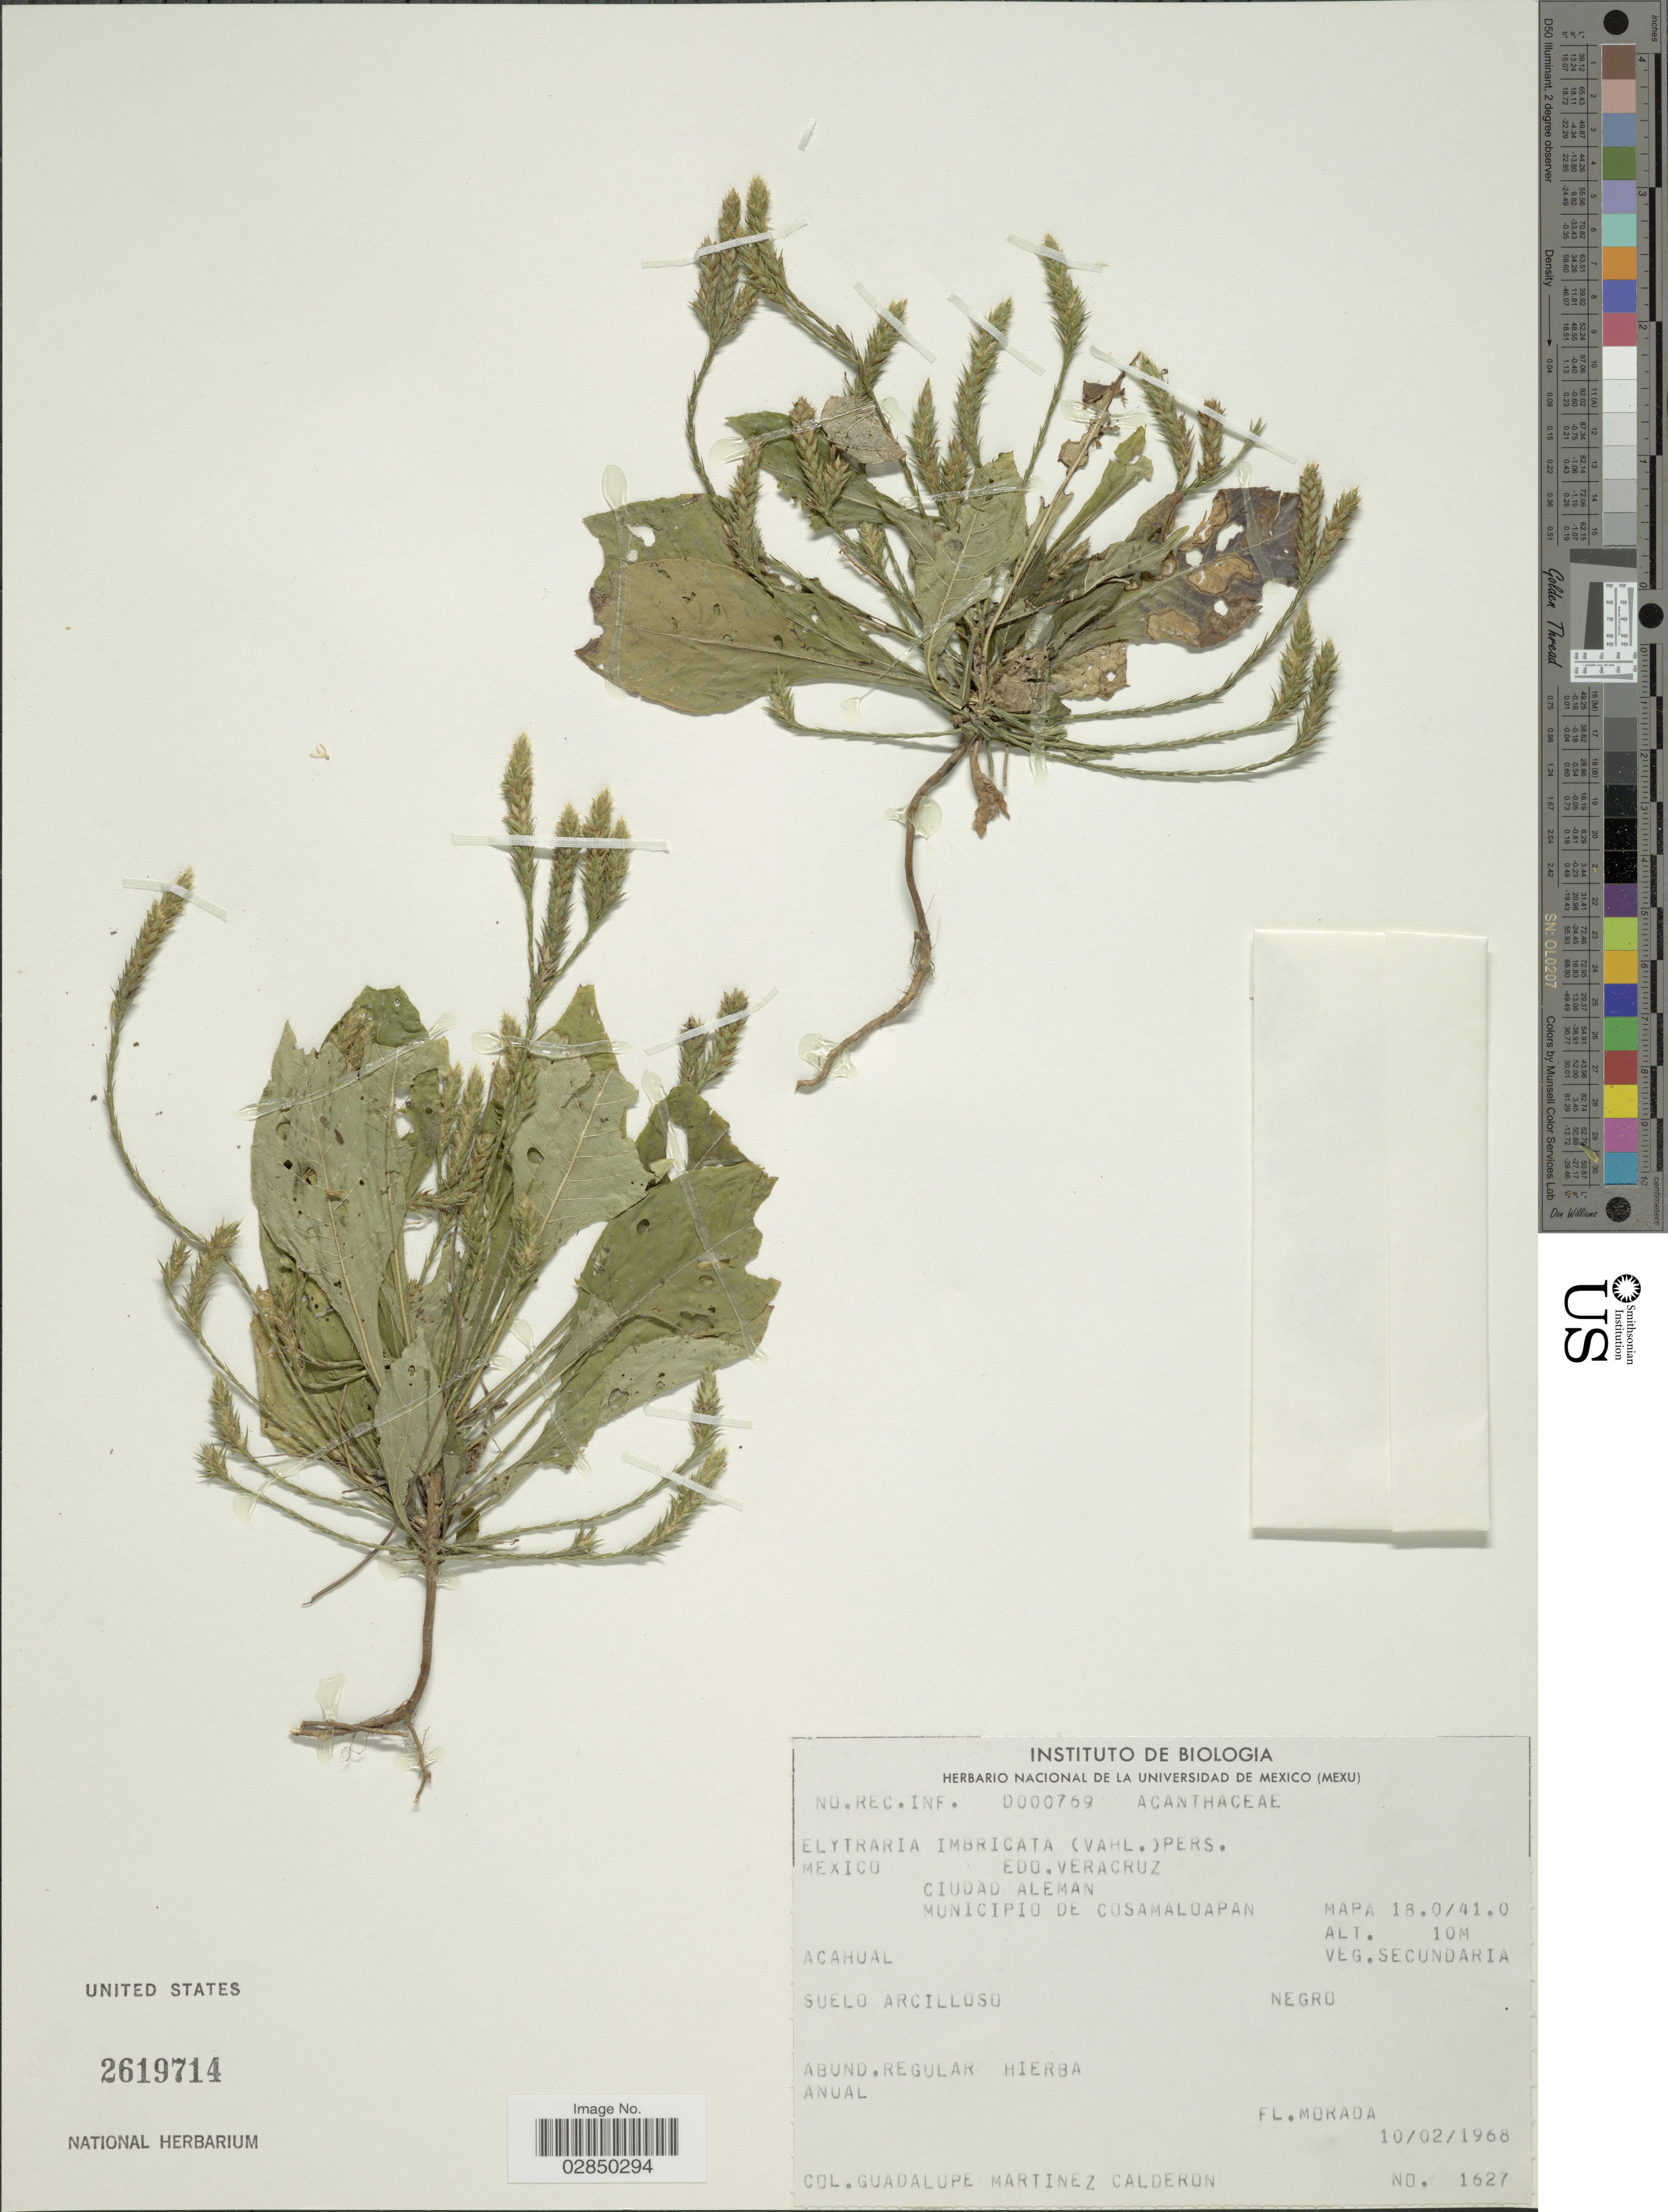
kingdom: Plantae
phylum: Tracheophyta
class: Magnoliopsida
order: Lamiales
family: Acanthaceae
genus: Elytraria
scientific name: Elytraria imbricata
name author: (Vahl) Pers.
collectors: G. Martinez-C.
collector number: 1627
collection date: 1968-02-10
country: Mexico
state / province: Veracruz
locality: Edo. Veracruz. Ciudad Aleman. Municipio de Cosamaloapan. Acahual. Mapa 18.0/41.0.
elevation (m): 10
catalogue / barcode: US 2619714